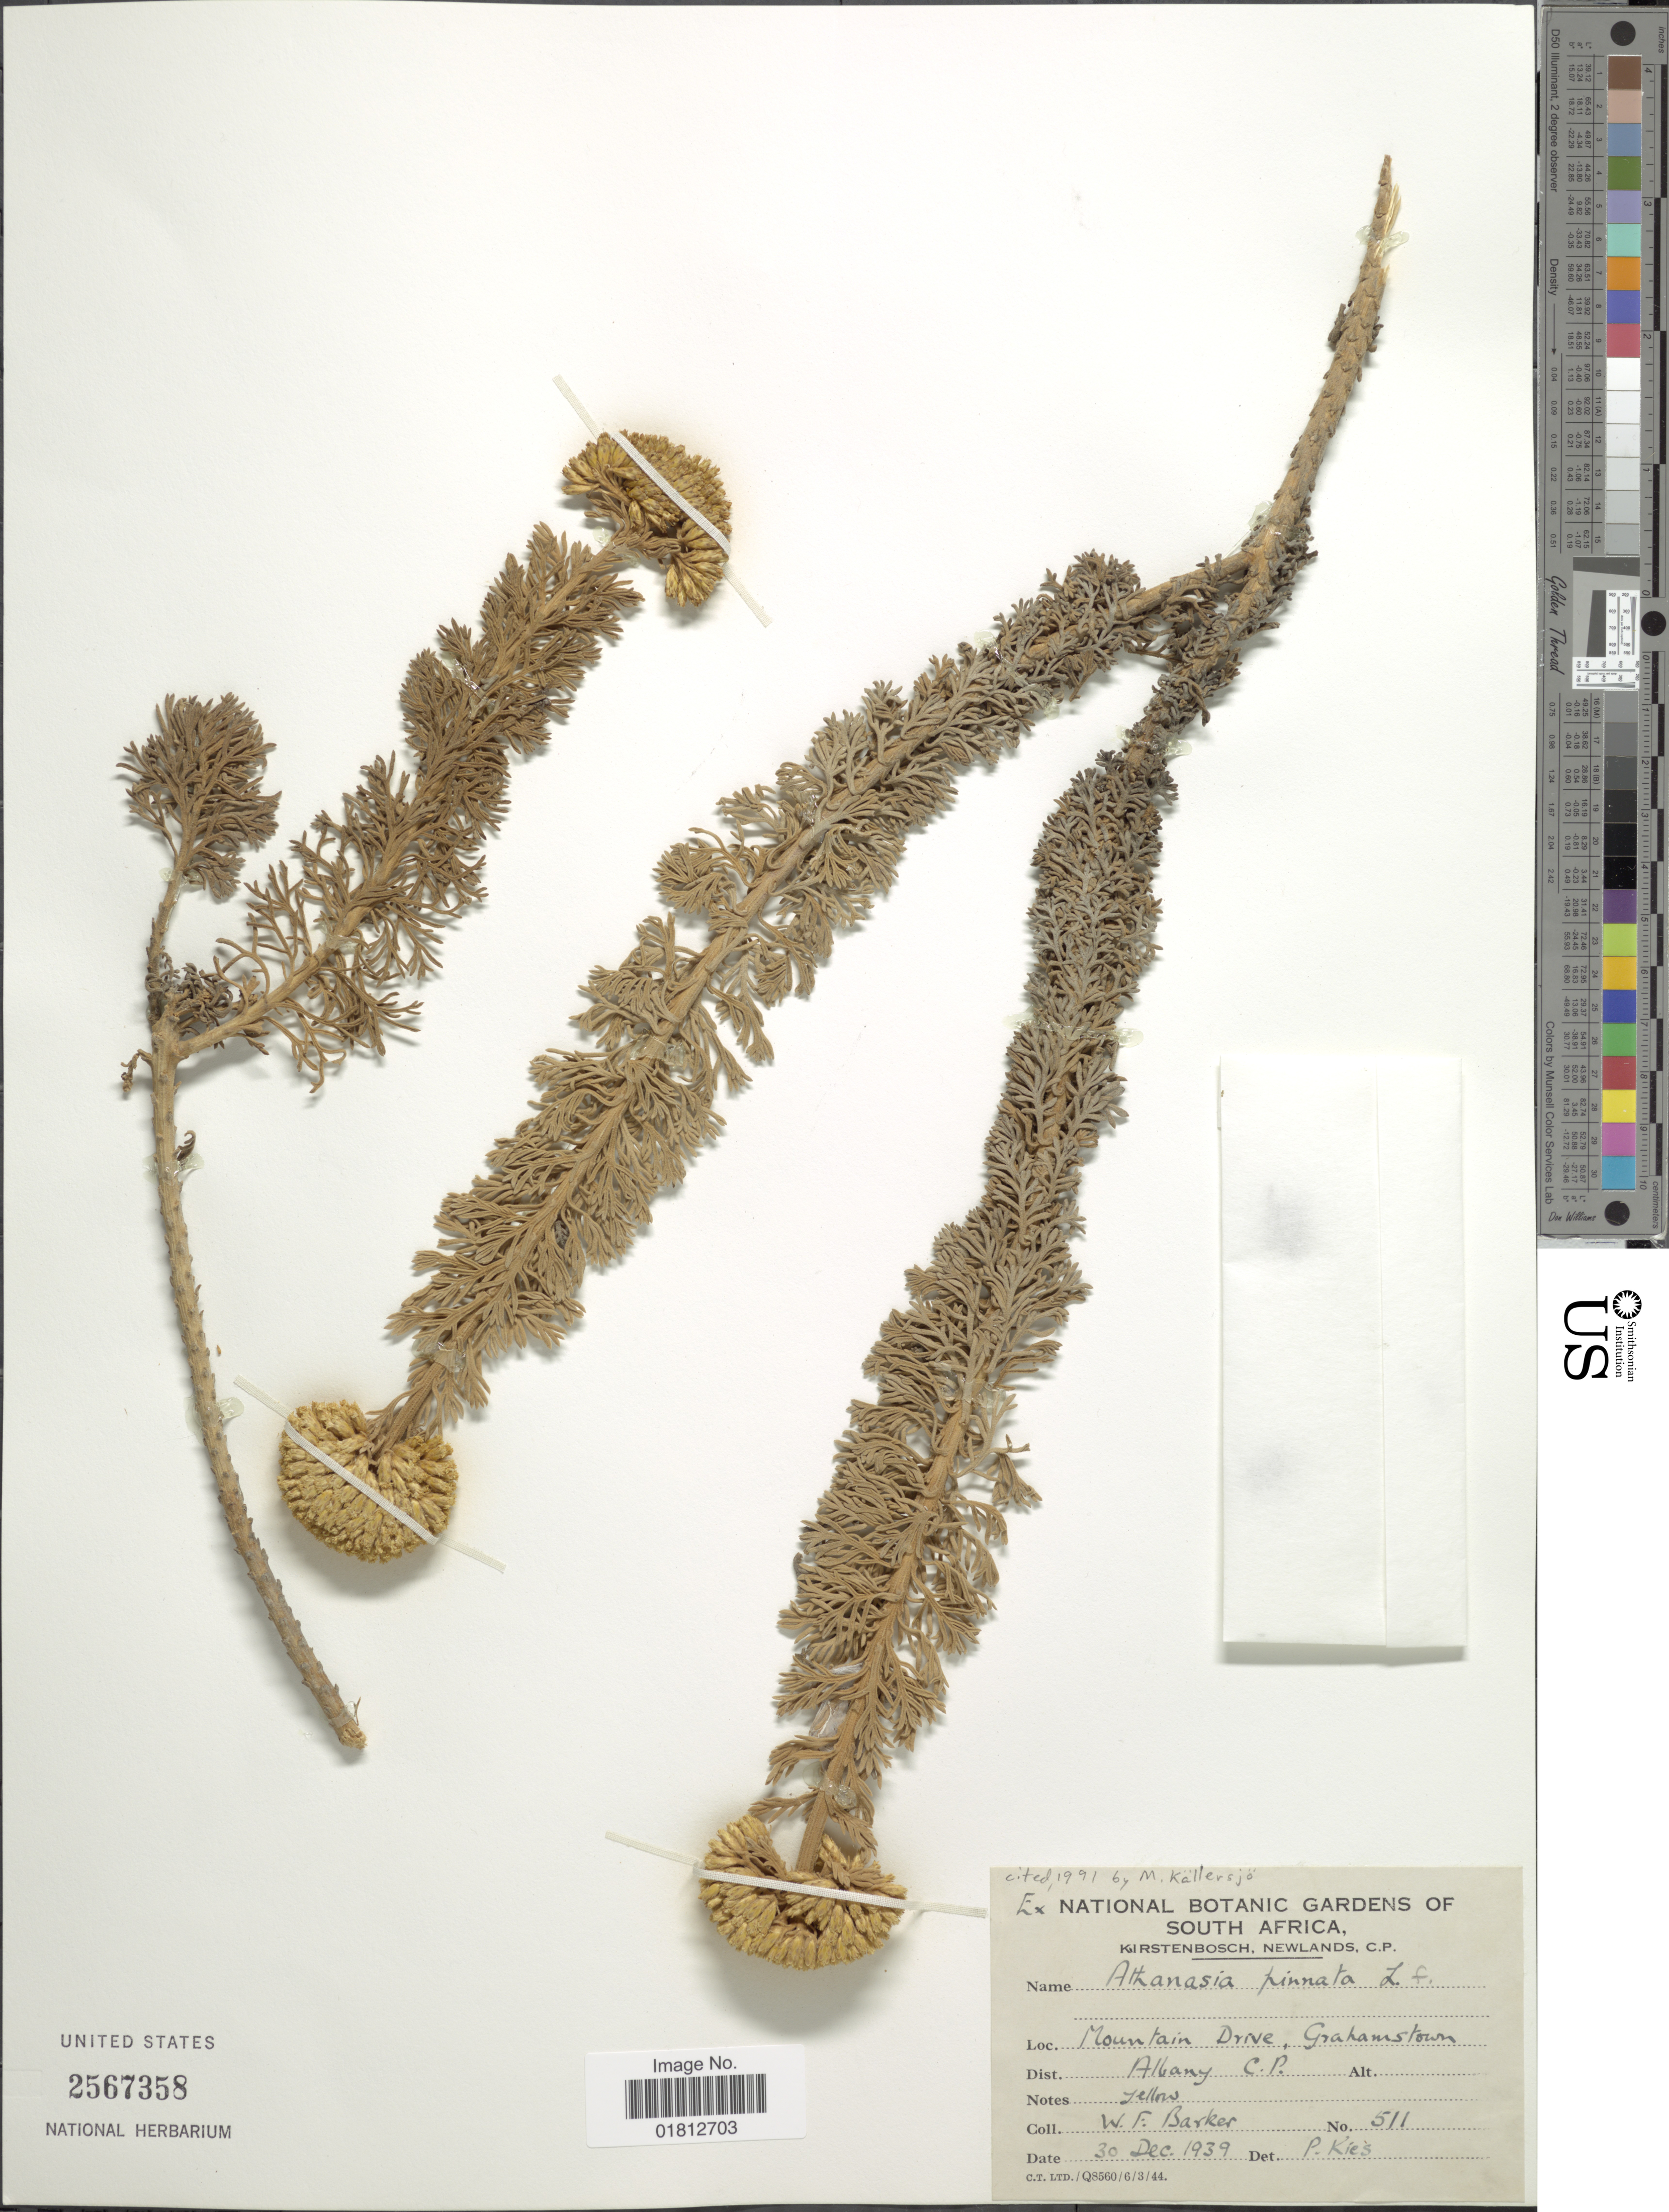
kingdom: Plantae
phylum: Tracheophyta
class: Magnoliopsida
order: Asterales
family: Asteraceae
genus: Athanasia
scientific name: Athanasia pinnata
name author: L. f.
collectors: W. F. Barker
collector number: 511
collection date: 1939-12-30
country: South Africa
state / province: Eastern Cape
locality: Mountain Drive, Grahamstown, Dist. Albany, C. P.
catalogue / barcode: US 2567358